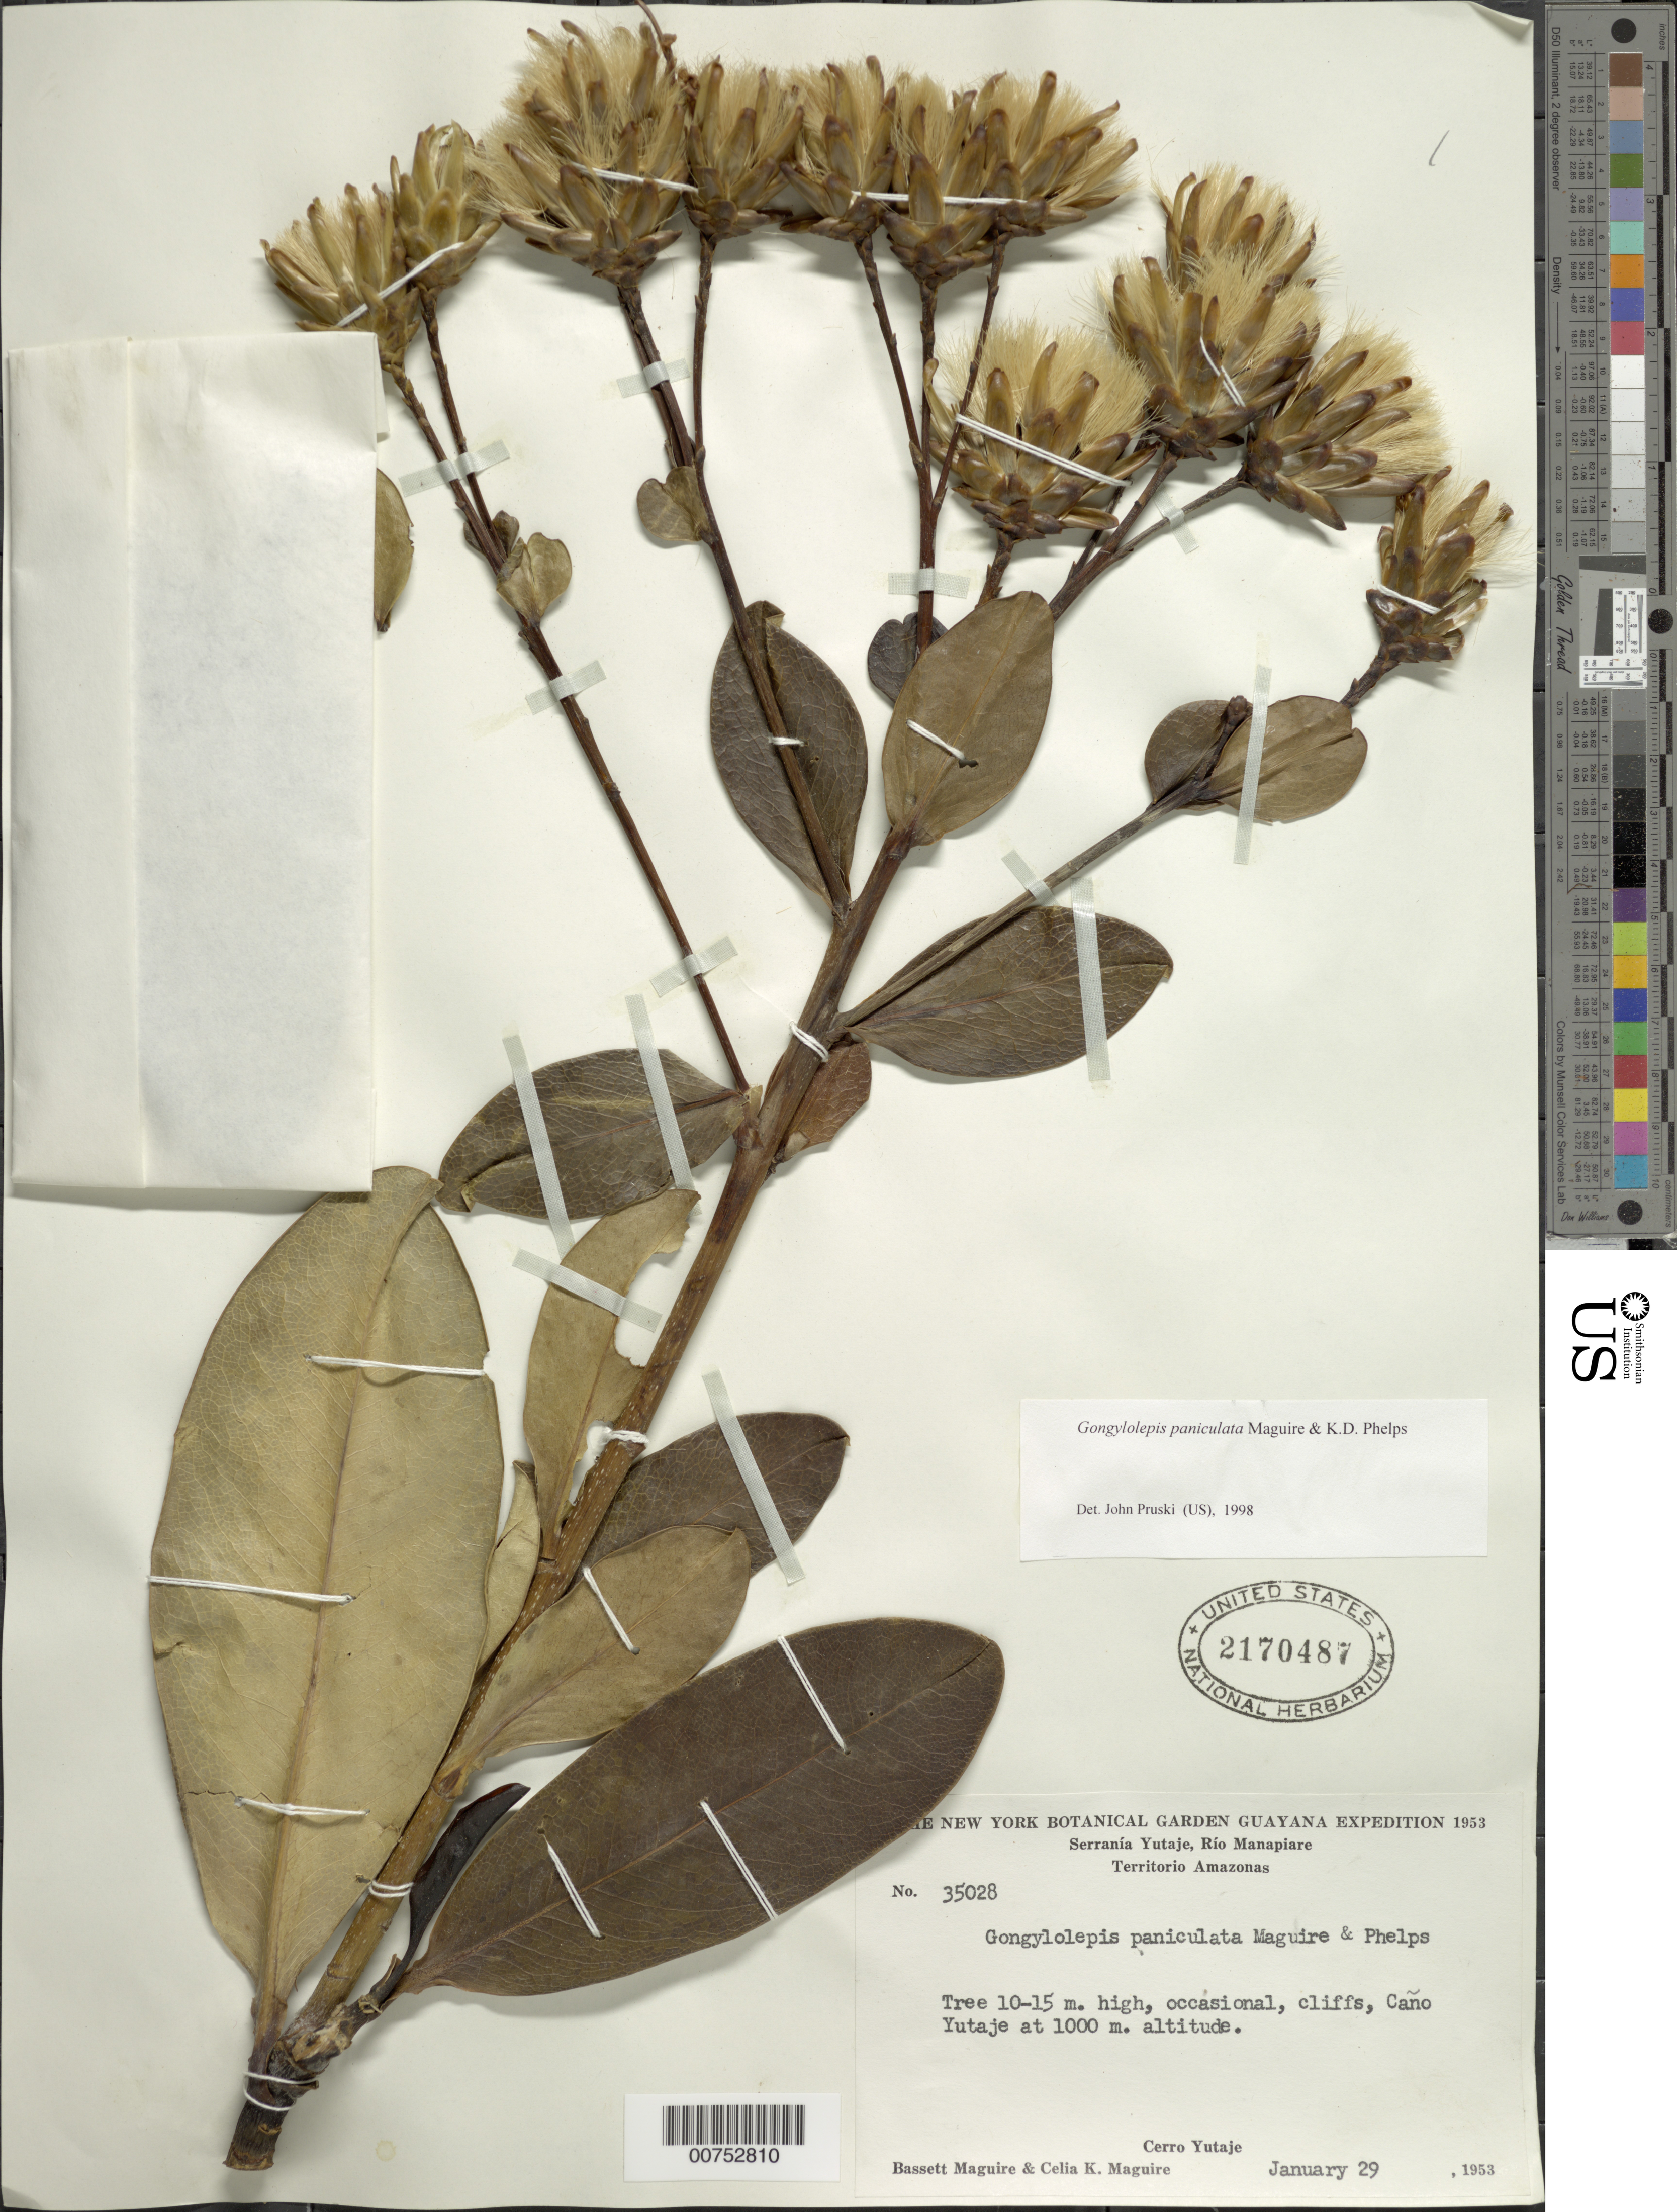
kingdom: Plantae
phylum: Tracheophyta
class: Magnoliopsida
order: Asterales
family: Asteraceae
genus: Gongylolepis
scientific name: Gongylolepis paniculata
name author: Maguire & K.D. Phelps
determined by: Pruski, J. F.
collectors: B. Maguire & C. K. Maguire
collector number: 35028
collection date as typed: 29-Jan-53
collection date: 1953-01-29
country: Venezuela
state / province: Amazonas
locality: Serranía Yutajé, Río Manapiare, Cerro Yutajé, Caño Yutajé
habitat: Cliffs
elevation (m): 1000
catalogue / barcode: US 2170487